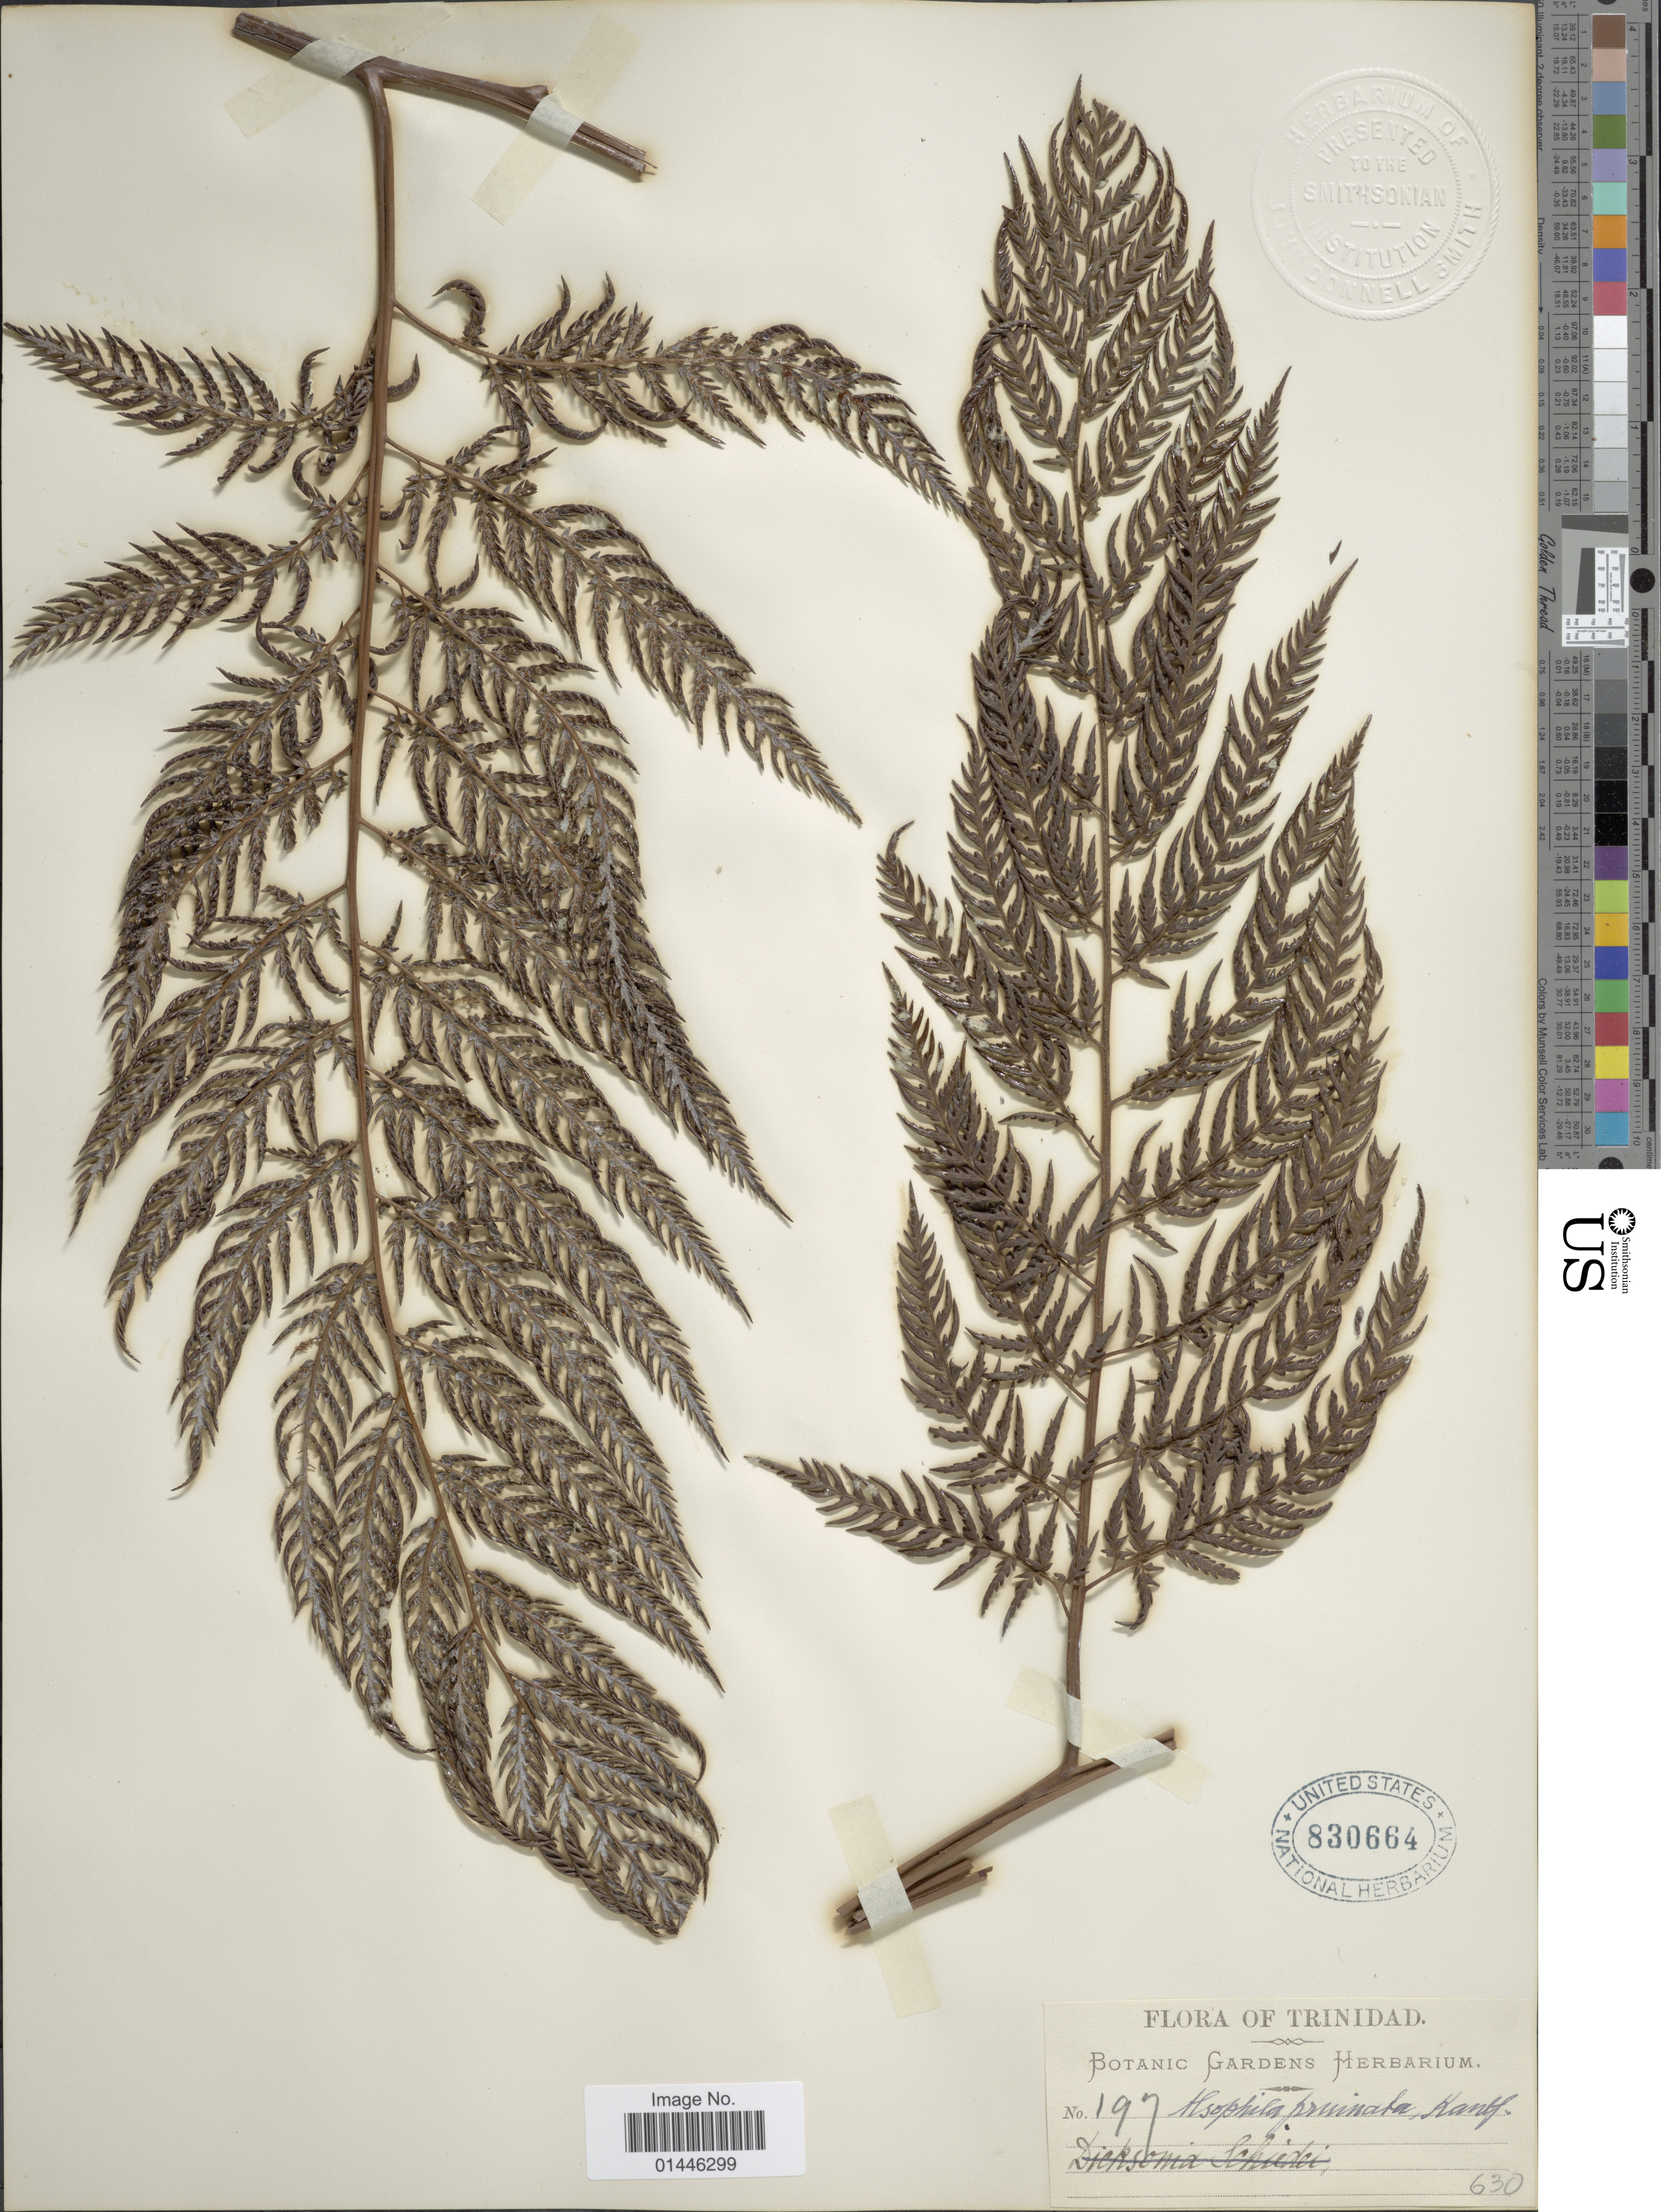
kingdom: Plantae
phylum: Tracheophyta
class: Polypodiopsida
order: Cyatheales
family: Dicksoniaceae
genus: Lophosoria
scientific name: Lophosoria quadripinnata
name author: (J.F. Gmel.) C. Chr.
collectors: ex herb. Botanic Gardens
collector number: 197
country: Trinidad and Tobago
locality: Trinidad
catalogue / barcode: US 830664